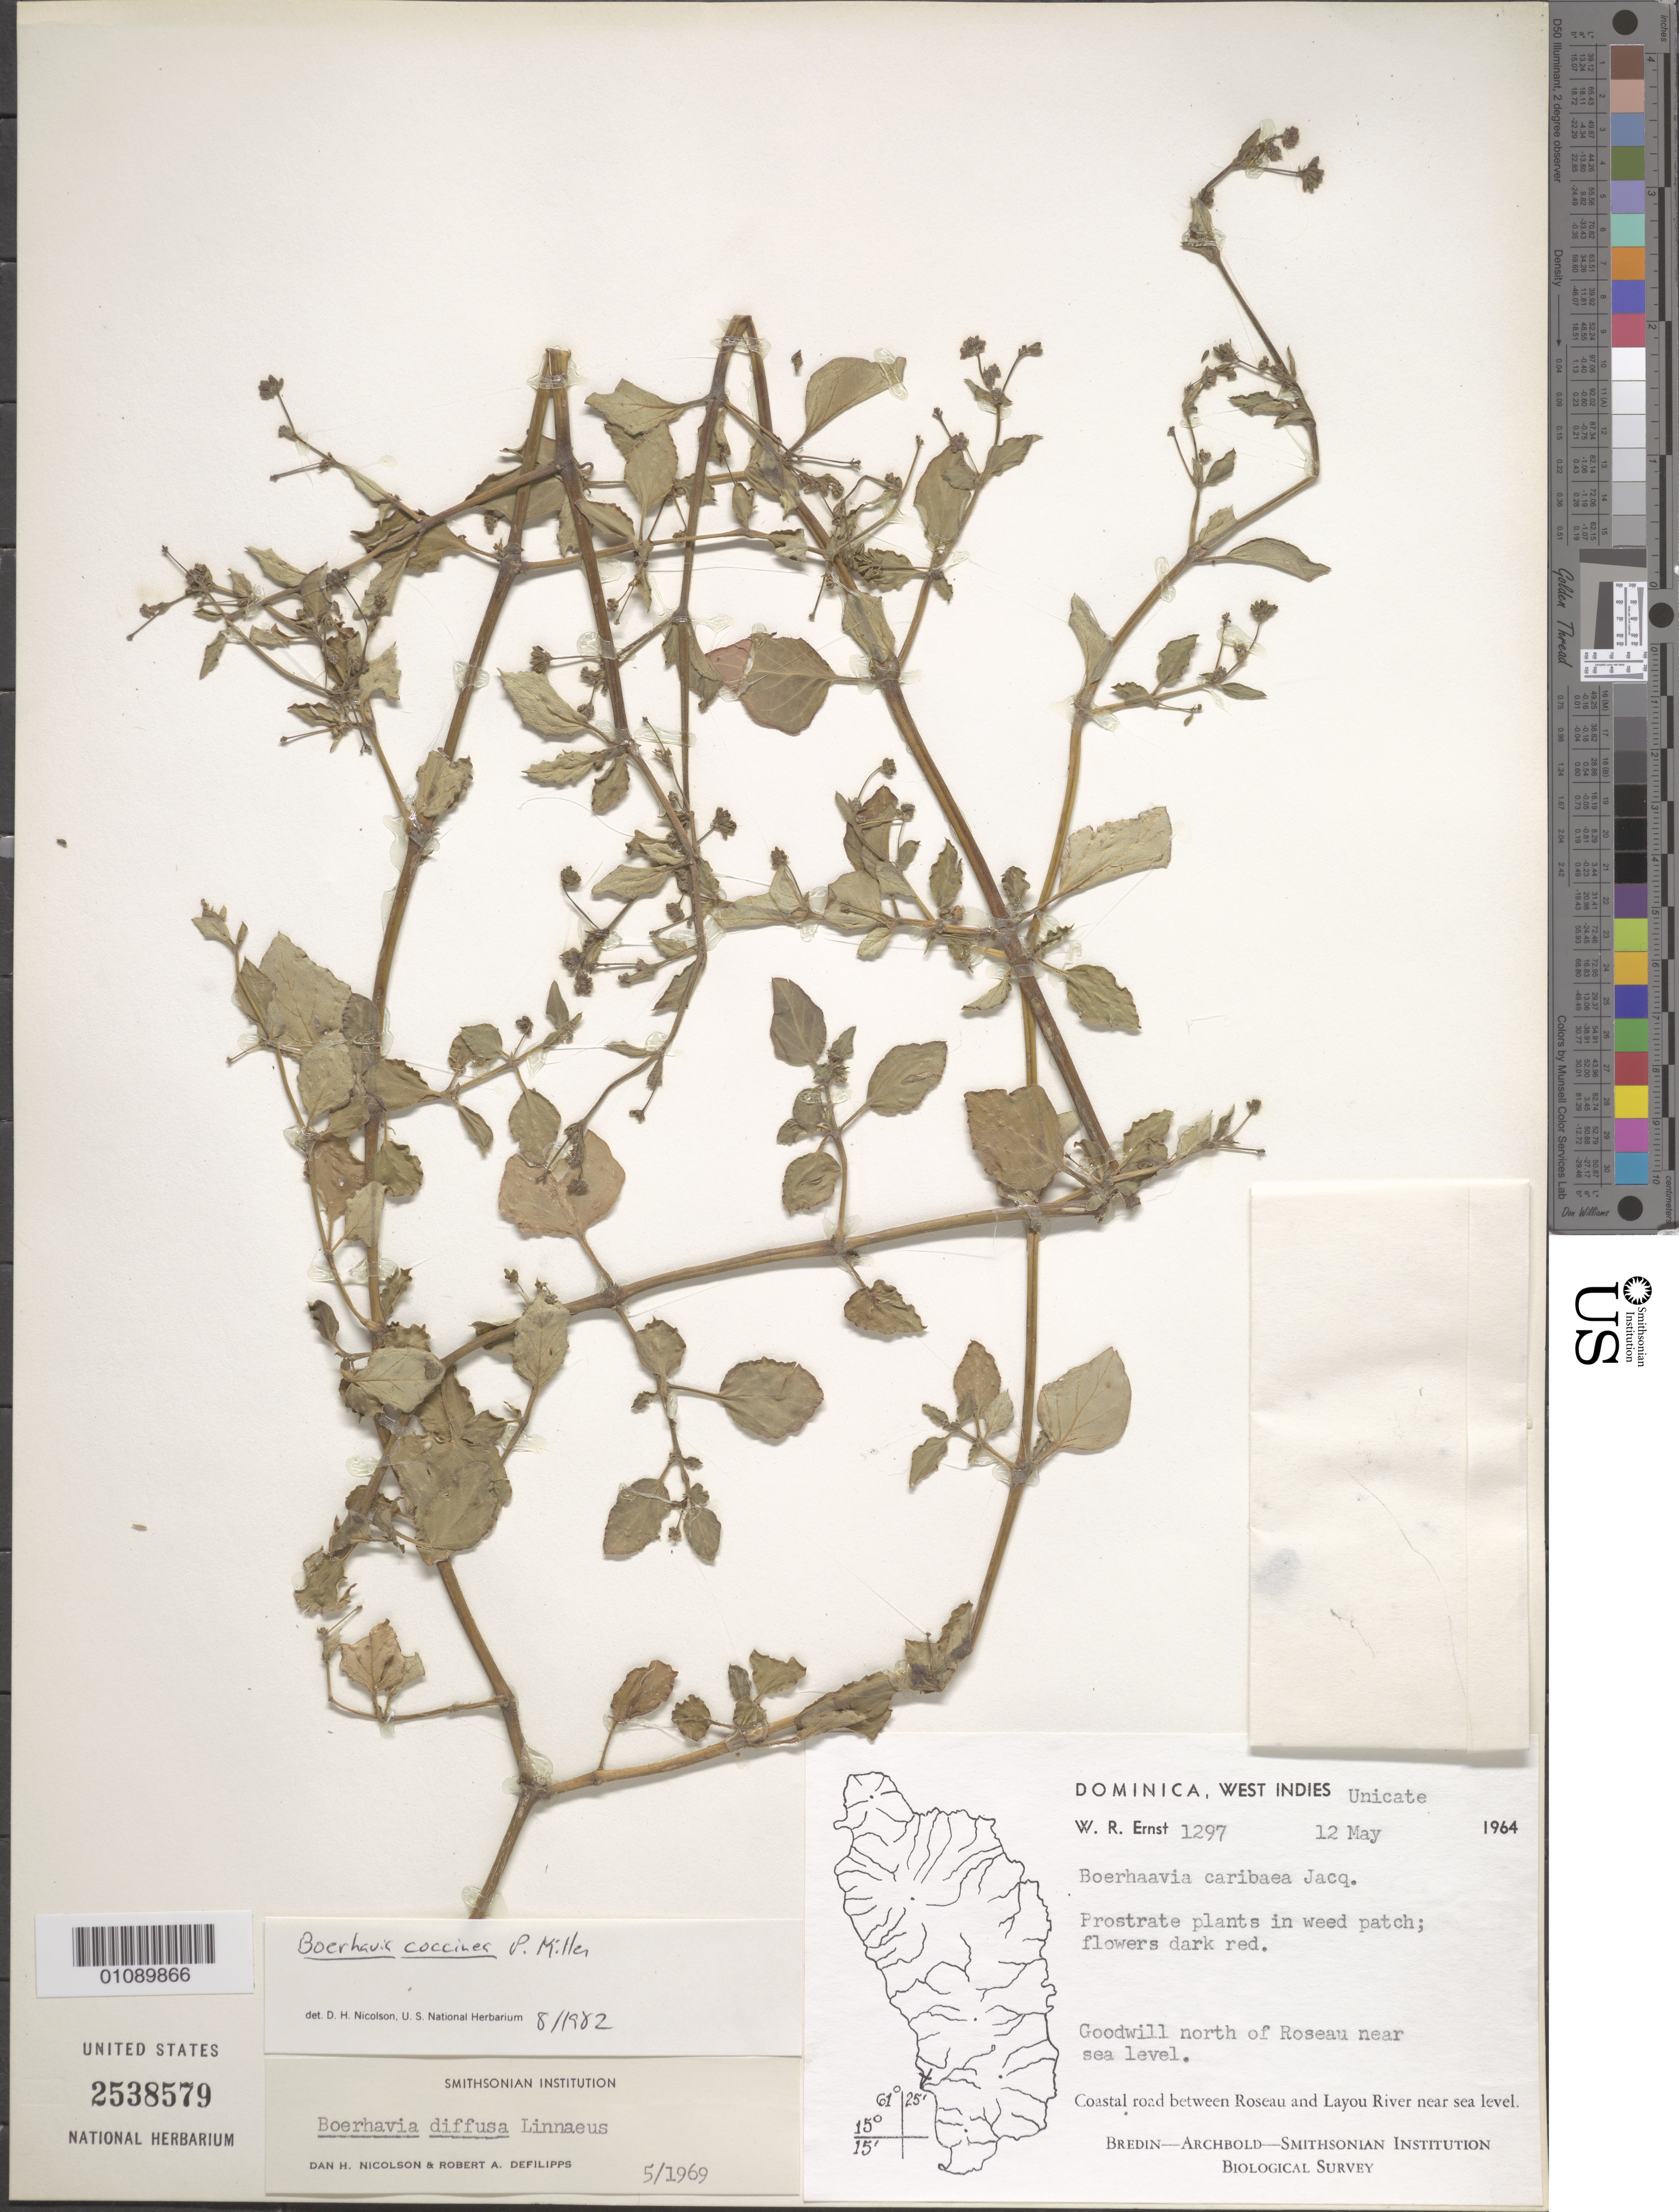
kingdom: Plantae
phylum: Tracheophyta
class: Magnoliopsida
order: Caryophyllales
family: Nyctaginaceae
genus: Boerhavia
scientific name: Boerhavia coccinea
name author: Mill.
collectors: W. R. Ernst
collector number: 1297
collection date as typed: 12 Mar 1964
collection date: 1964-03-12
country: Dominica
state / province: St. George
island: Dominica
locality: Goodwill N of Roseau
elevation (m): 0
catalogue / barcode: US 2538579